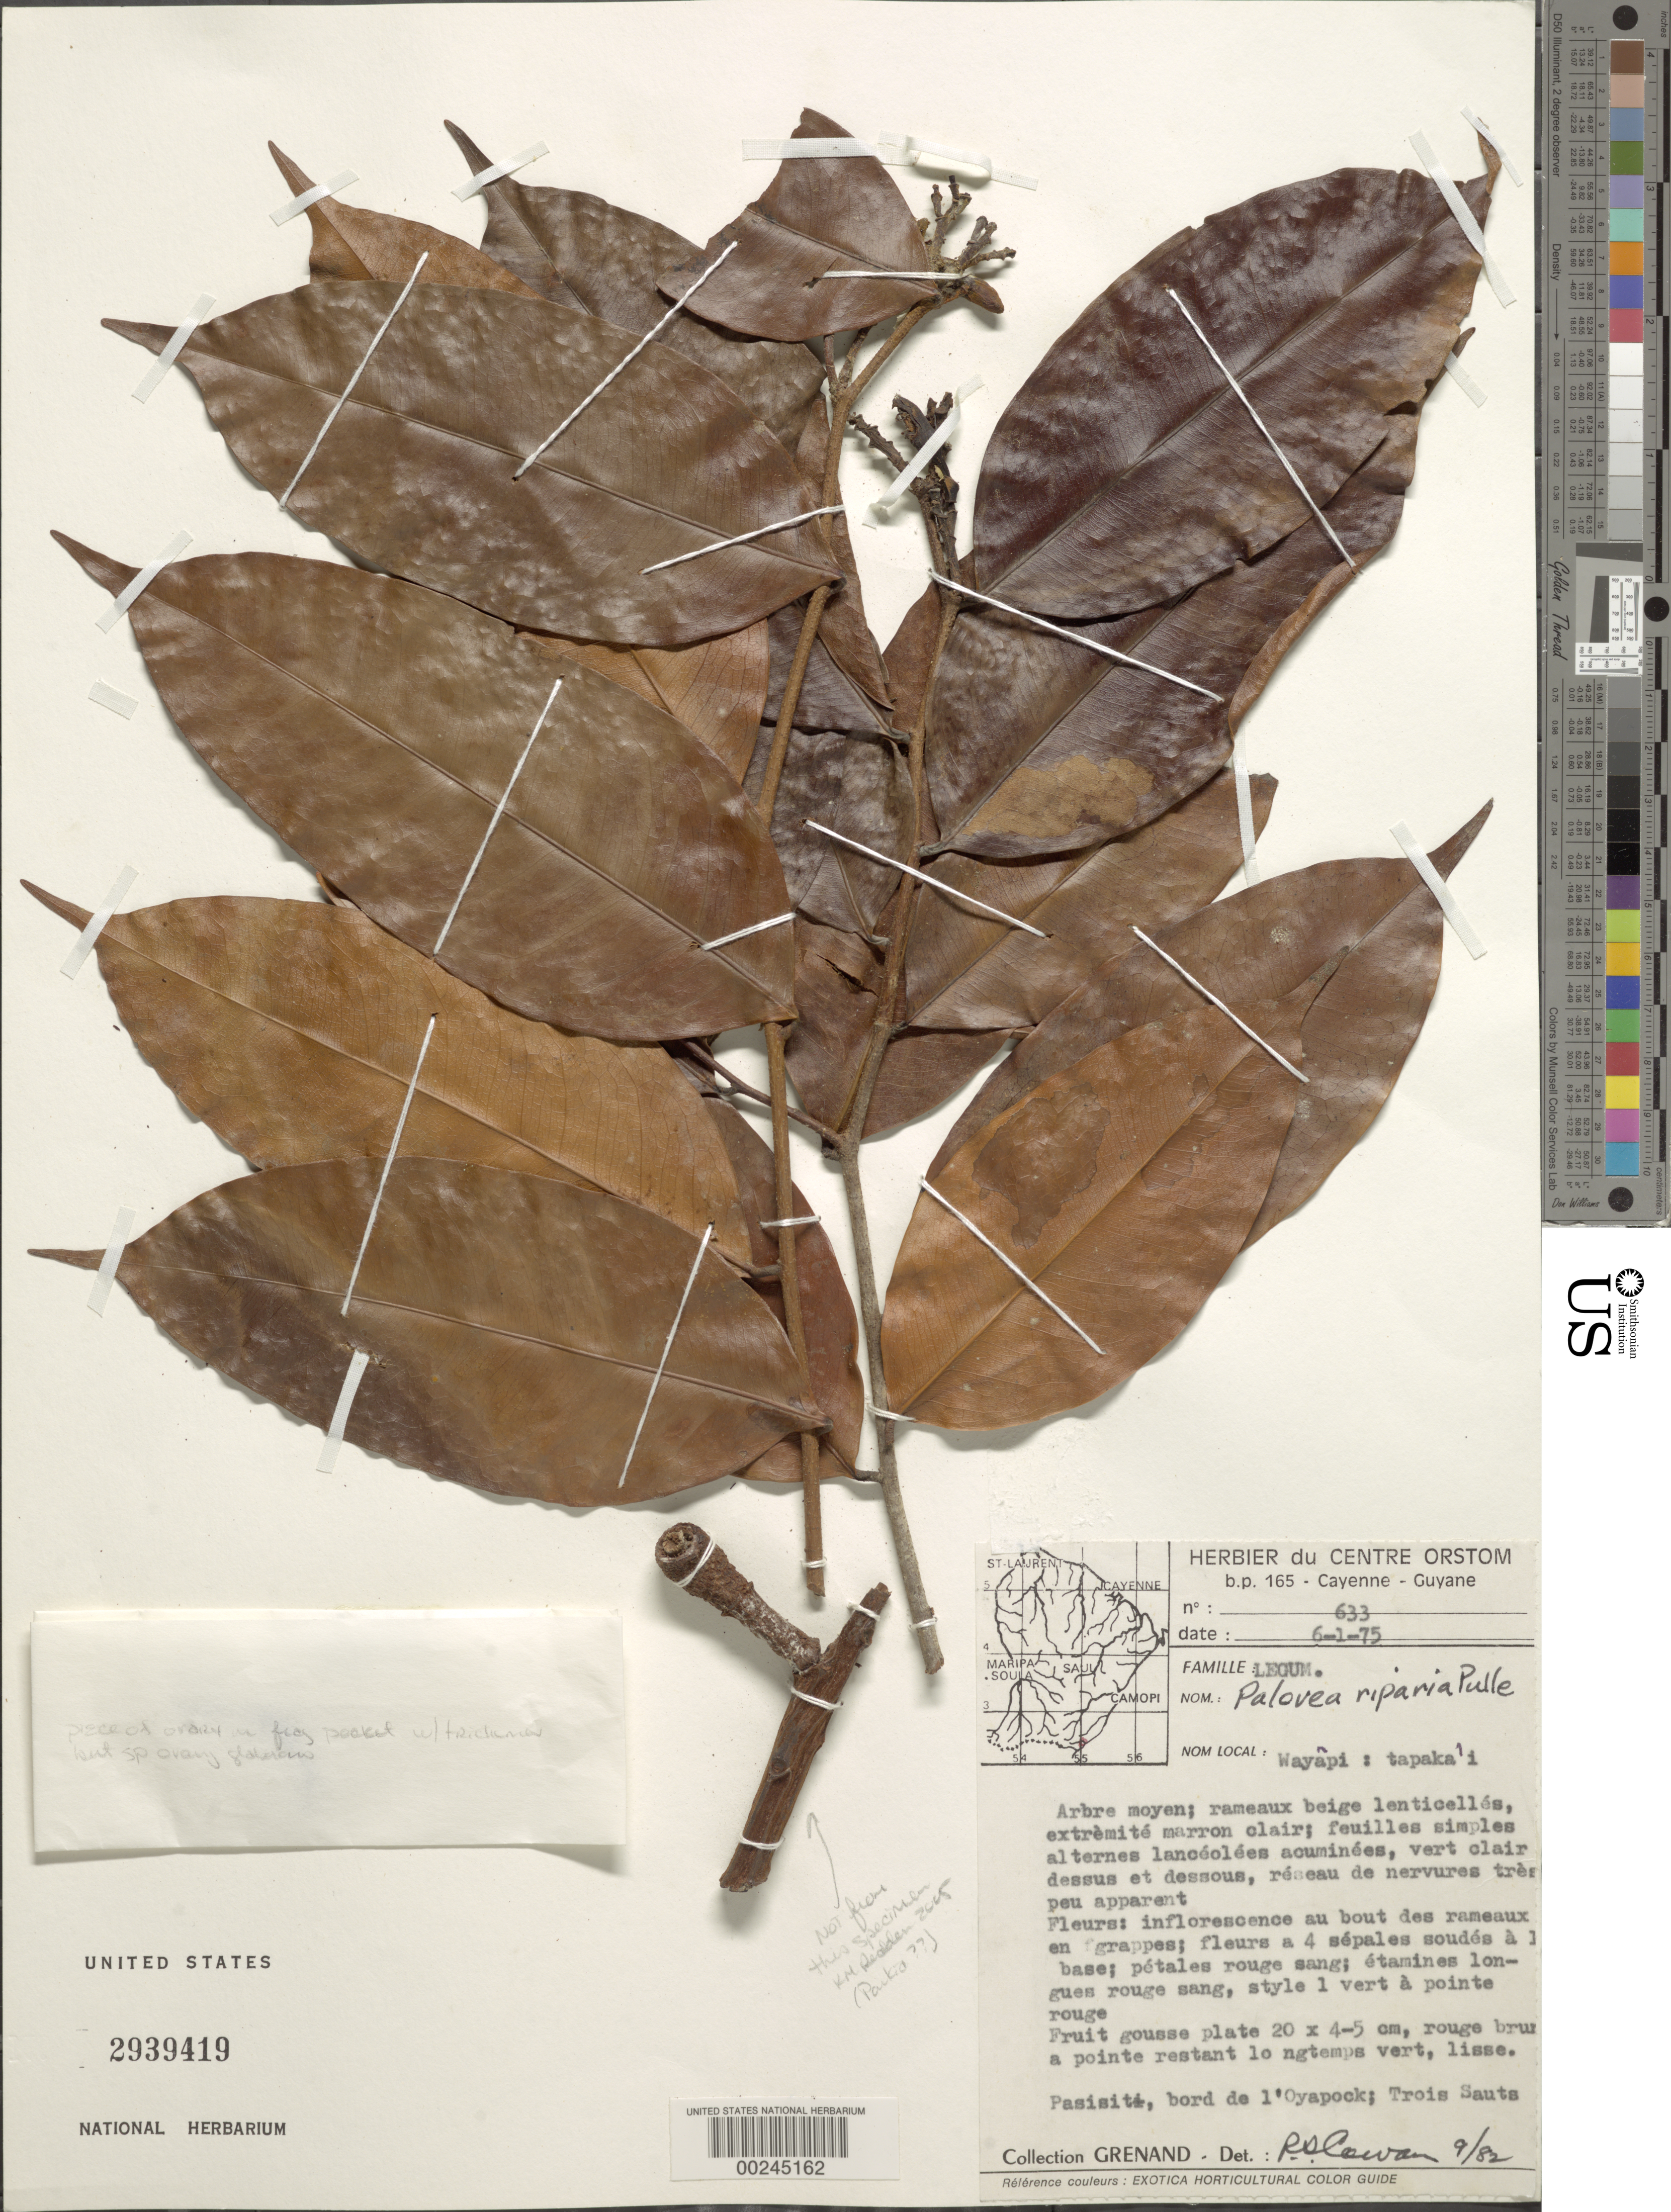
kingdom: Plantae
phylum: Tracheophyta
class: Magnoliopsida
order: Fabales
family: Fabaceae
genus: Paloue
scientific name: Paloue riparia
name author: Pulle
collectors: P. Grenand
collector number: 633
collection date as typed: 06 Jan 1975 or 01 Jun 1975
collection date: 1975-01-06 or 1975-06-01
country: French Guiana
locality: Pasisiti, edge of the oyapock, trois sauts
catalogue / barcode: US 2939419